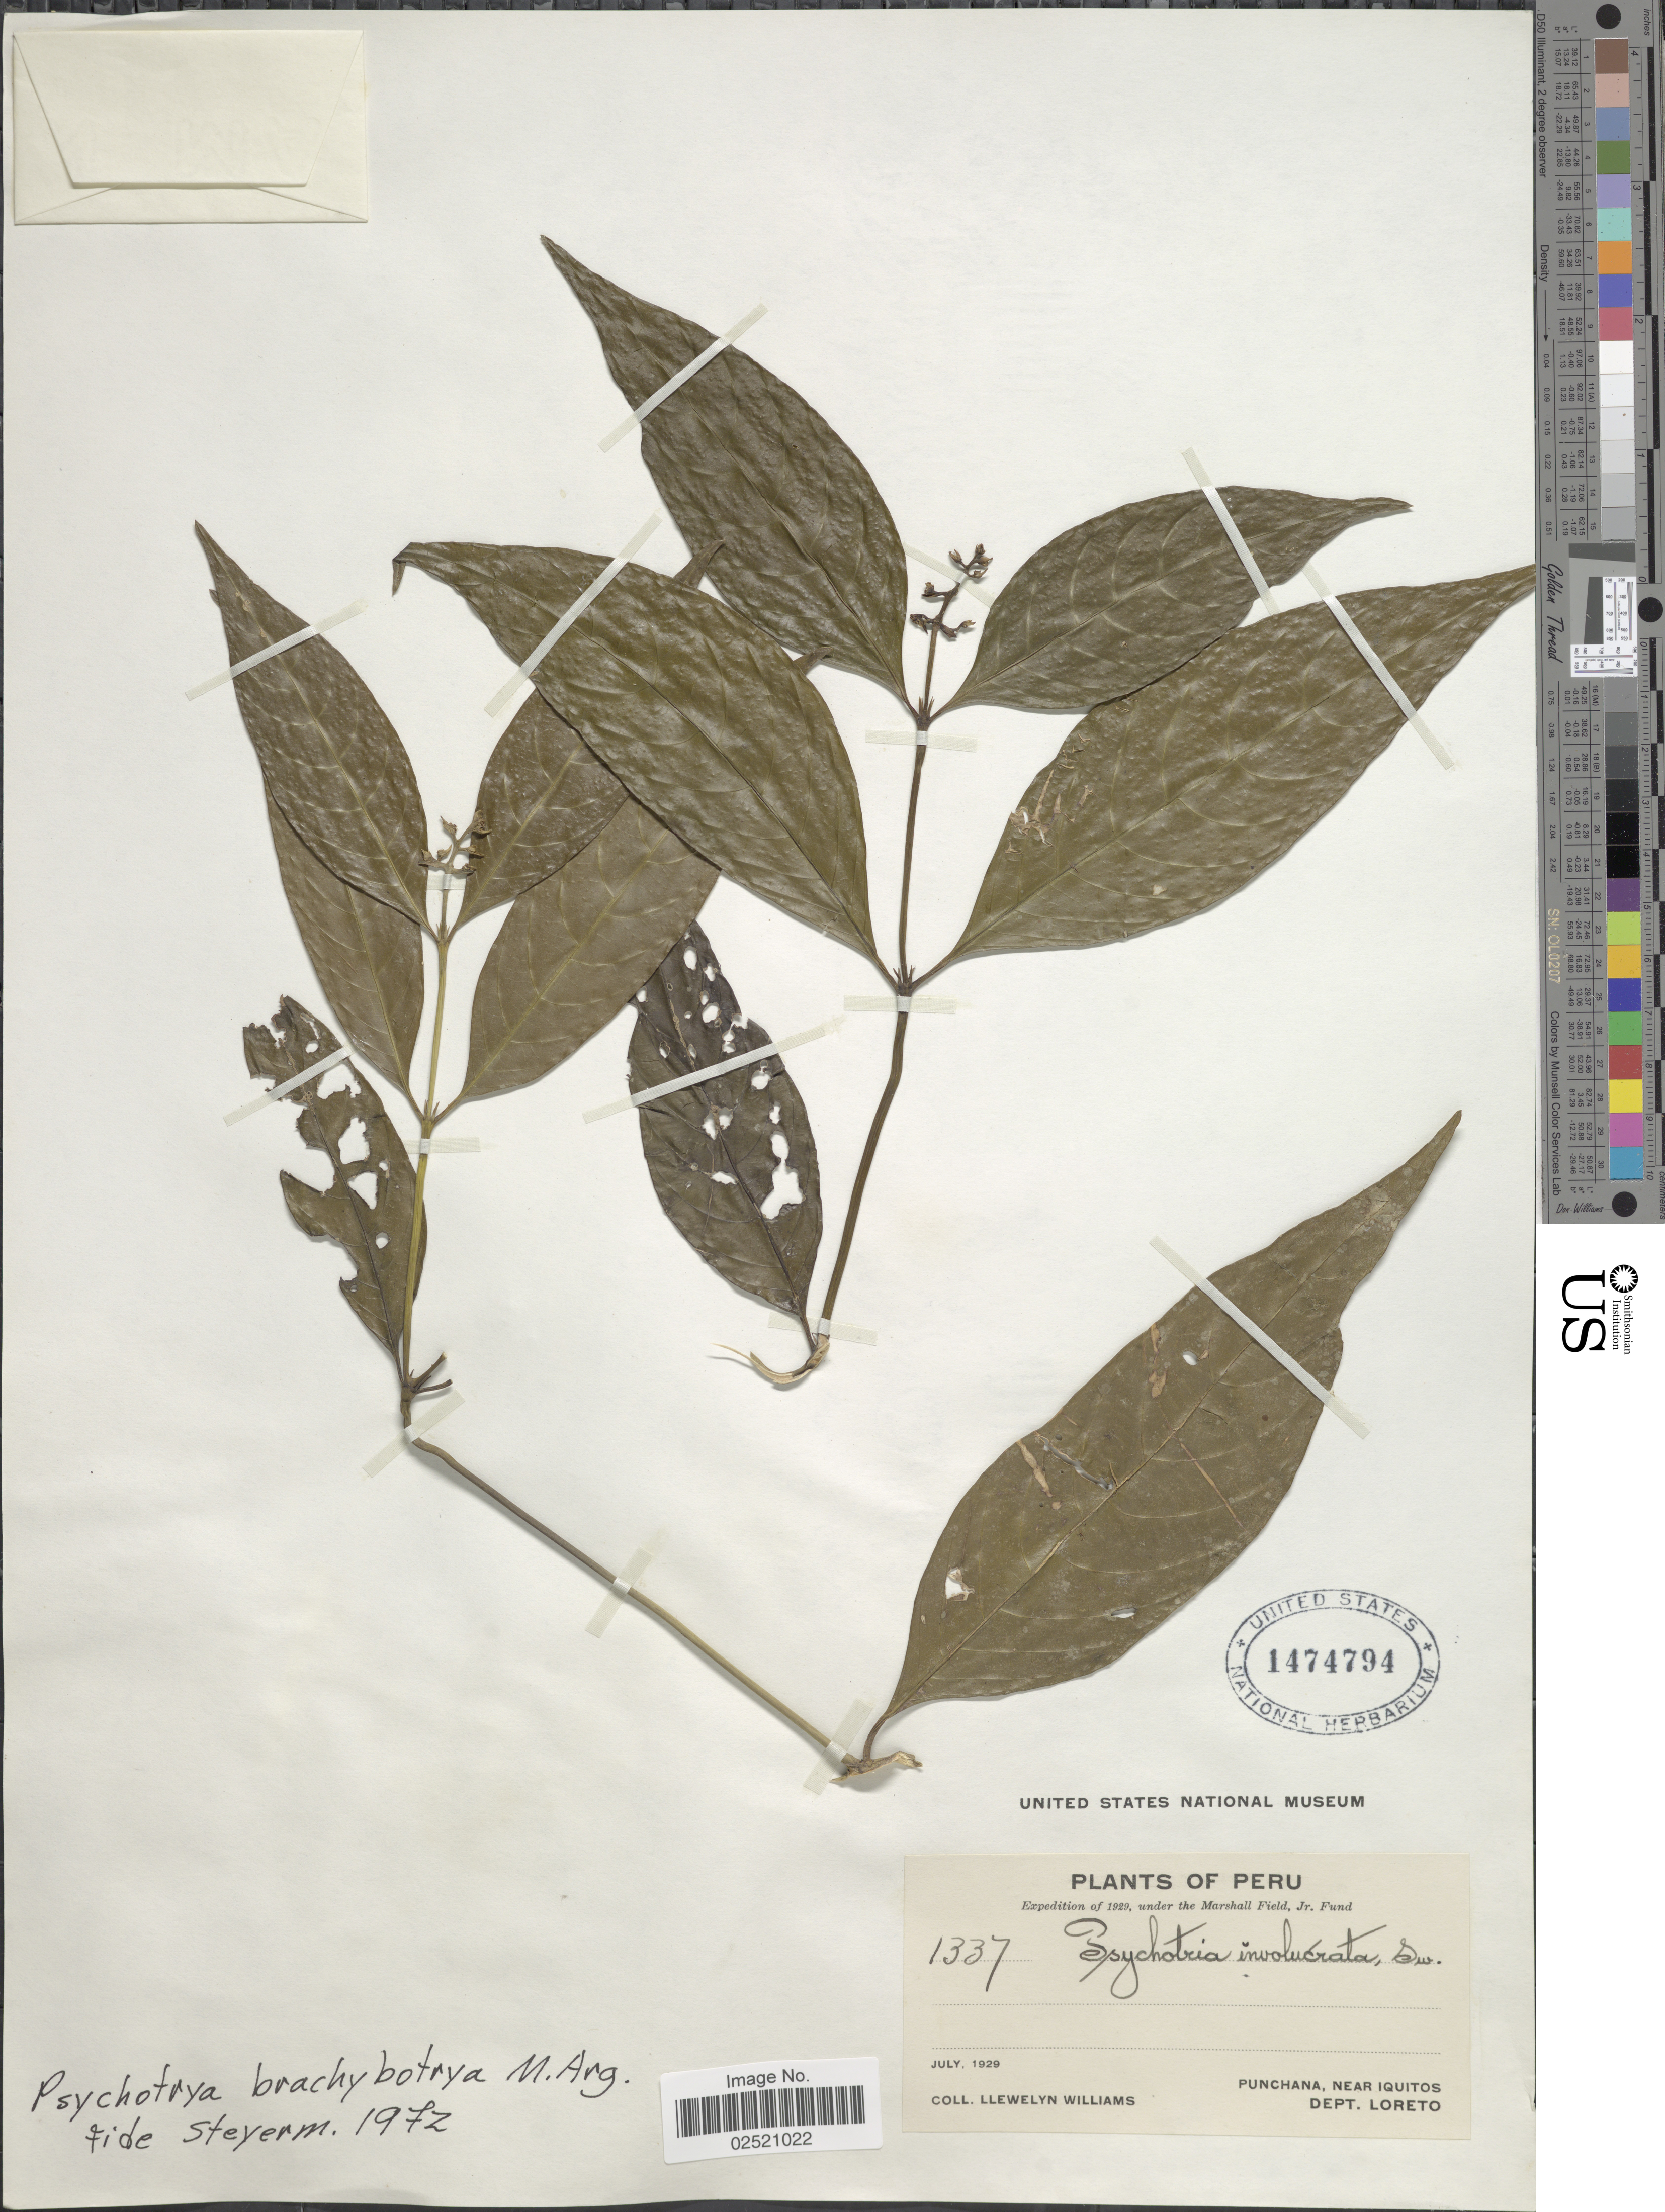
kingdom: Plantae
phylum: Tracheophyta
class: Magnoliopsida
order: Gentianales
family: Rubiaceae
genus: Psychotria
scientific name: Psychotria brachybotrya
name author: Müll. Arg.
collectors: Ll. Williams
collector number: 1337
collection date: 1929-07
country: Peru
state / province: Loreto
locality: Punchana, near Iquitos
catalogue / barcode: US 1474794